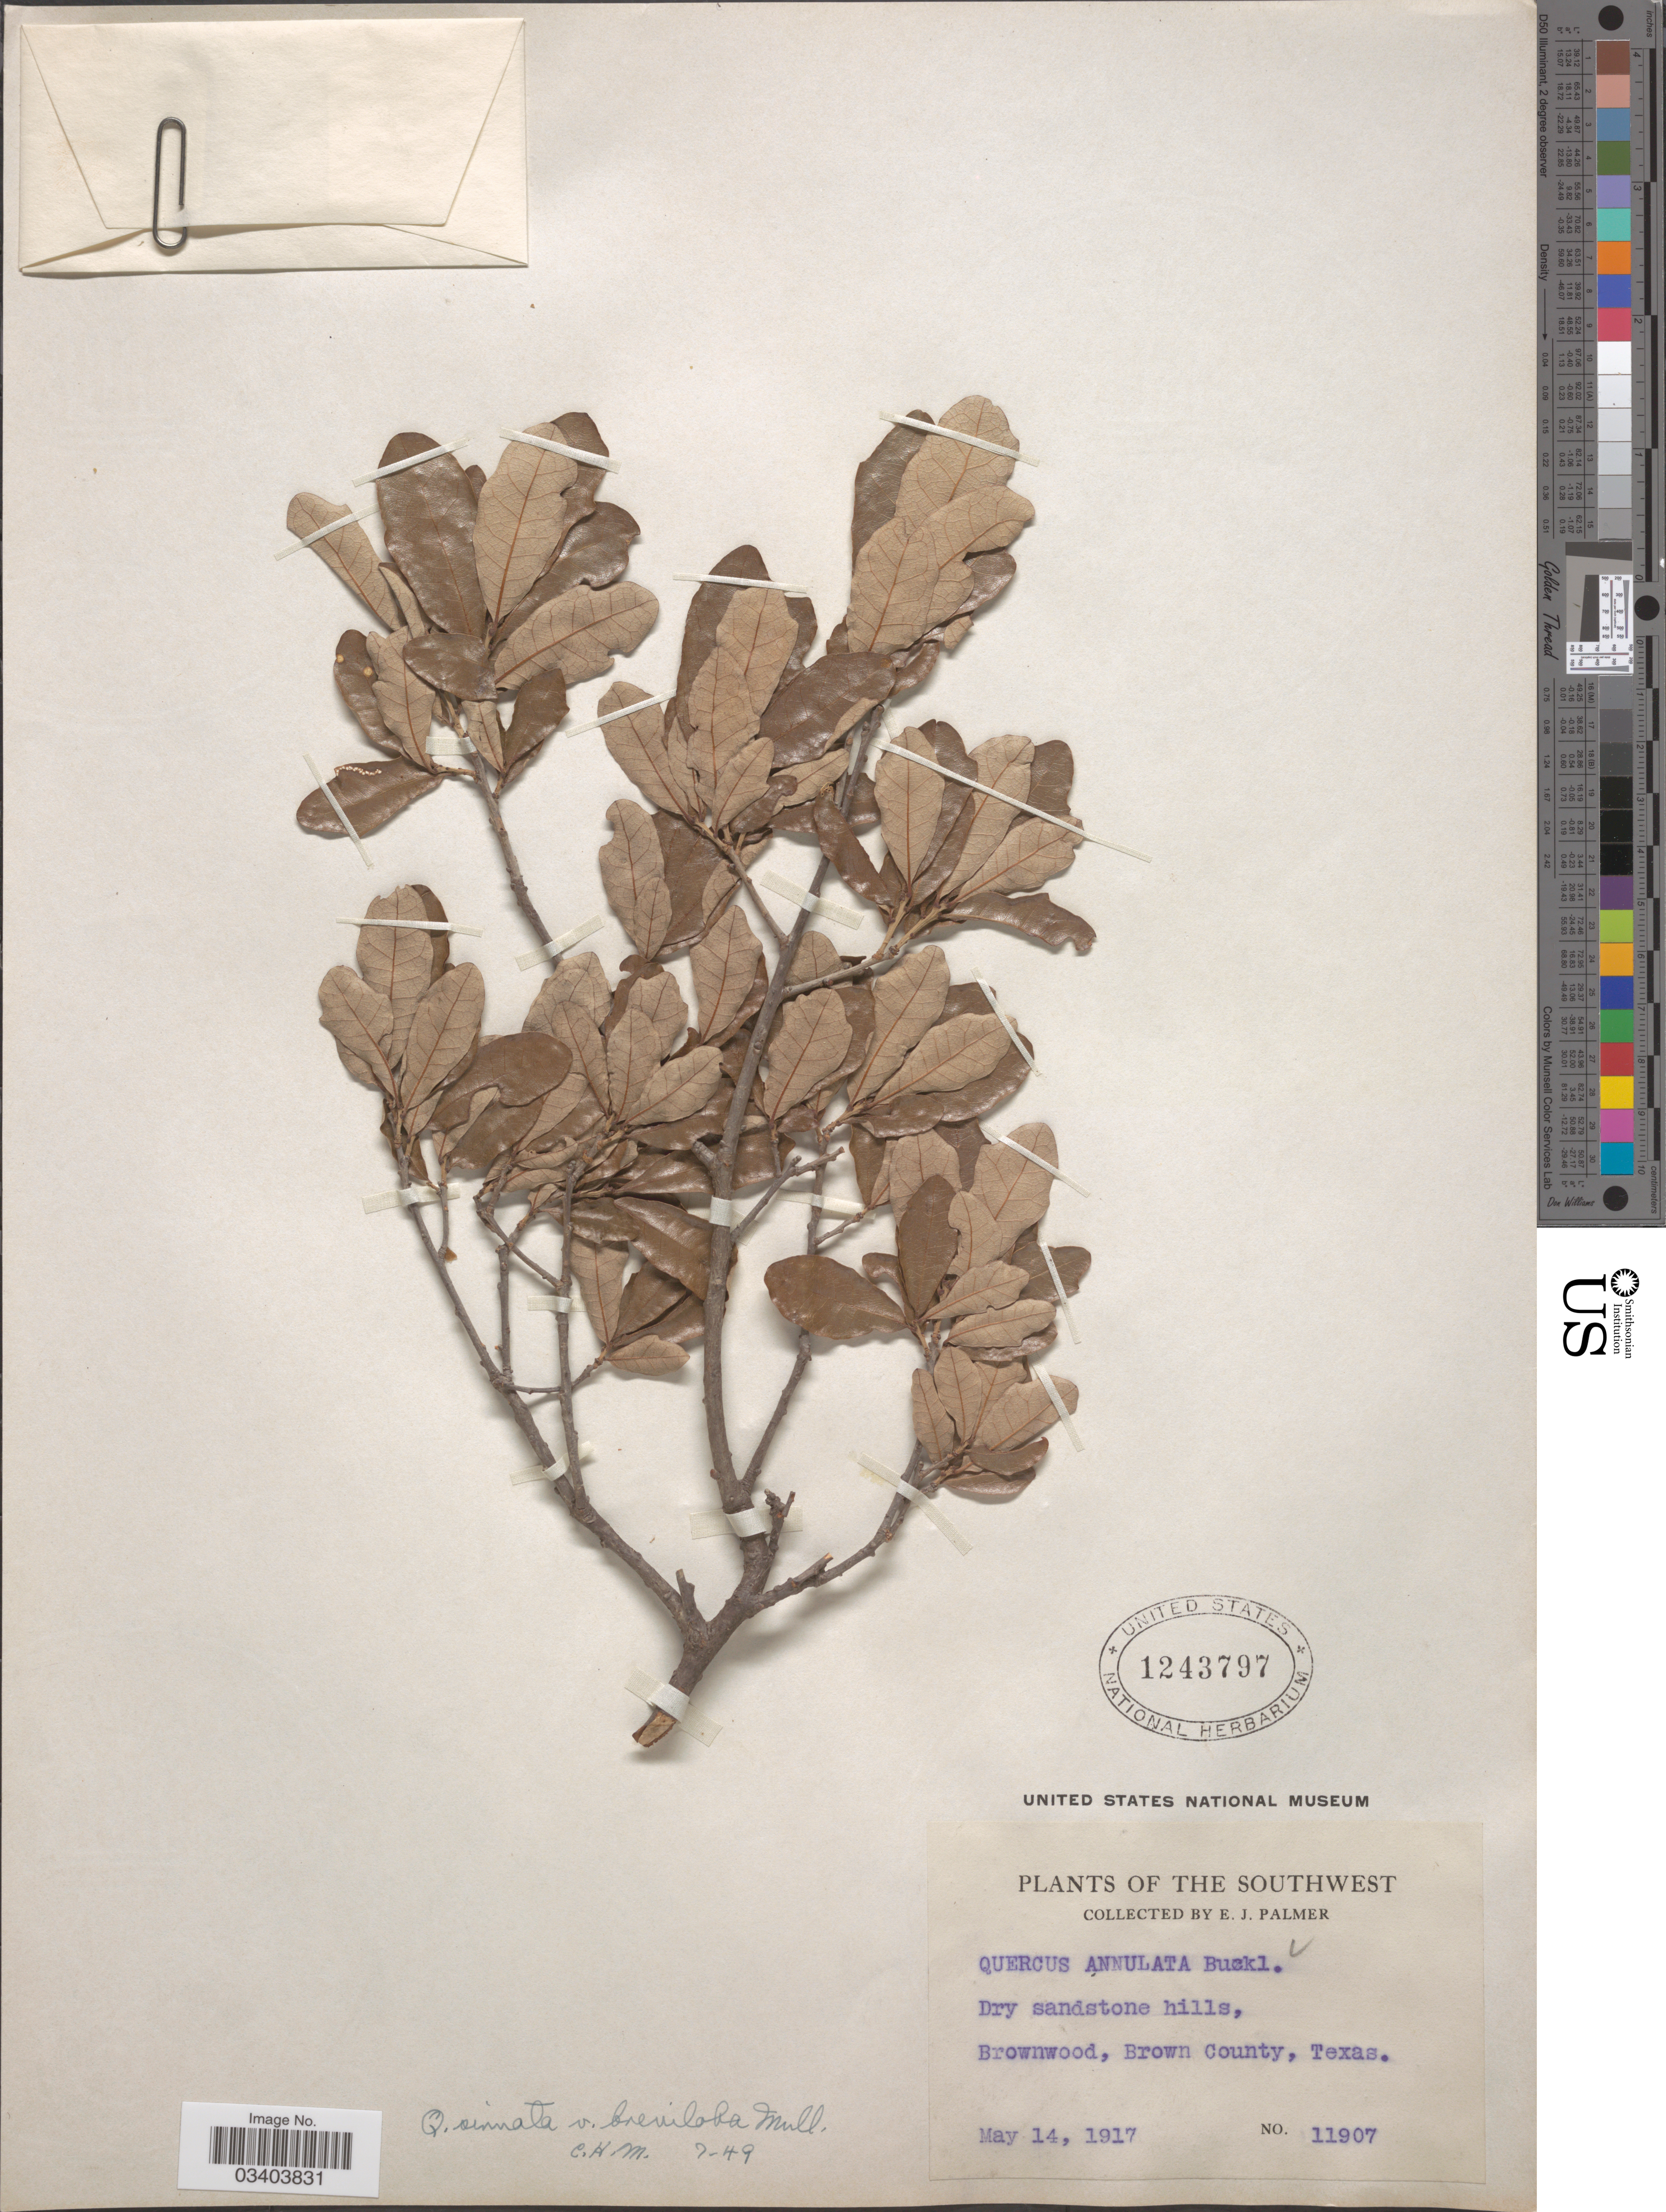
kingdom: Plantae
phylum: Tracheophyta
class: Magnoliopsida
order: Fagales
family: Fagaceae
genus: Quercus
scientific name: Quercus breviloba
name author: (Torr.) Sarg.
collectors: E. J. Palmer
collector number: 11907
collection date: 1917-05-14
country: United States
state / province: Texas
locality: The Southwest. Brownwood, Brown County.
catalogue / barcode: US 1243797